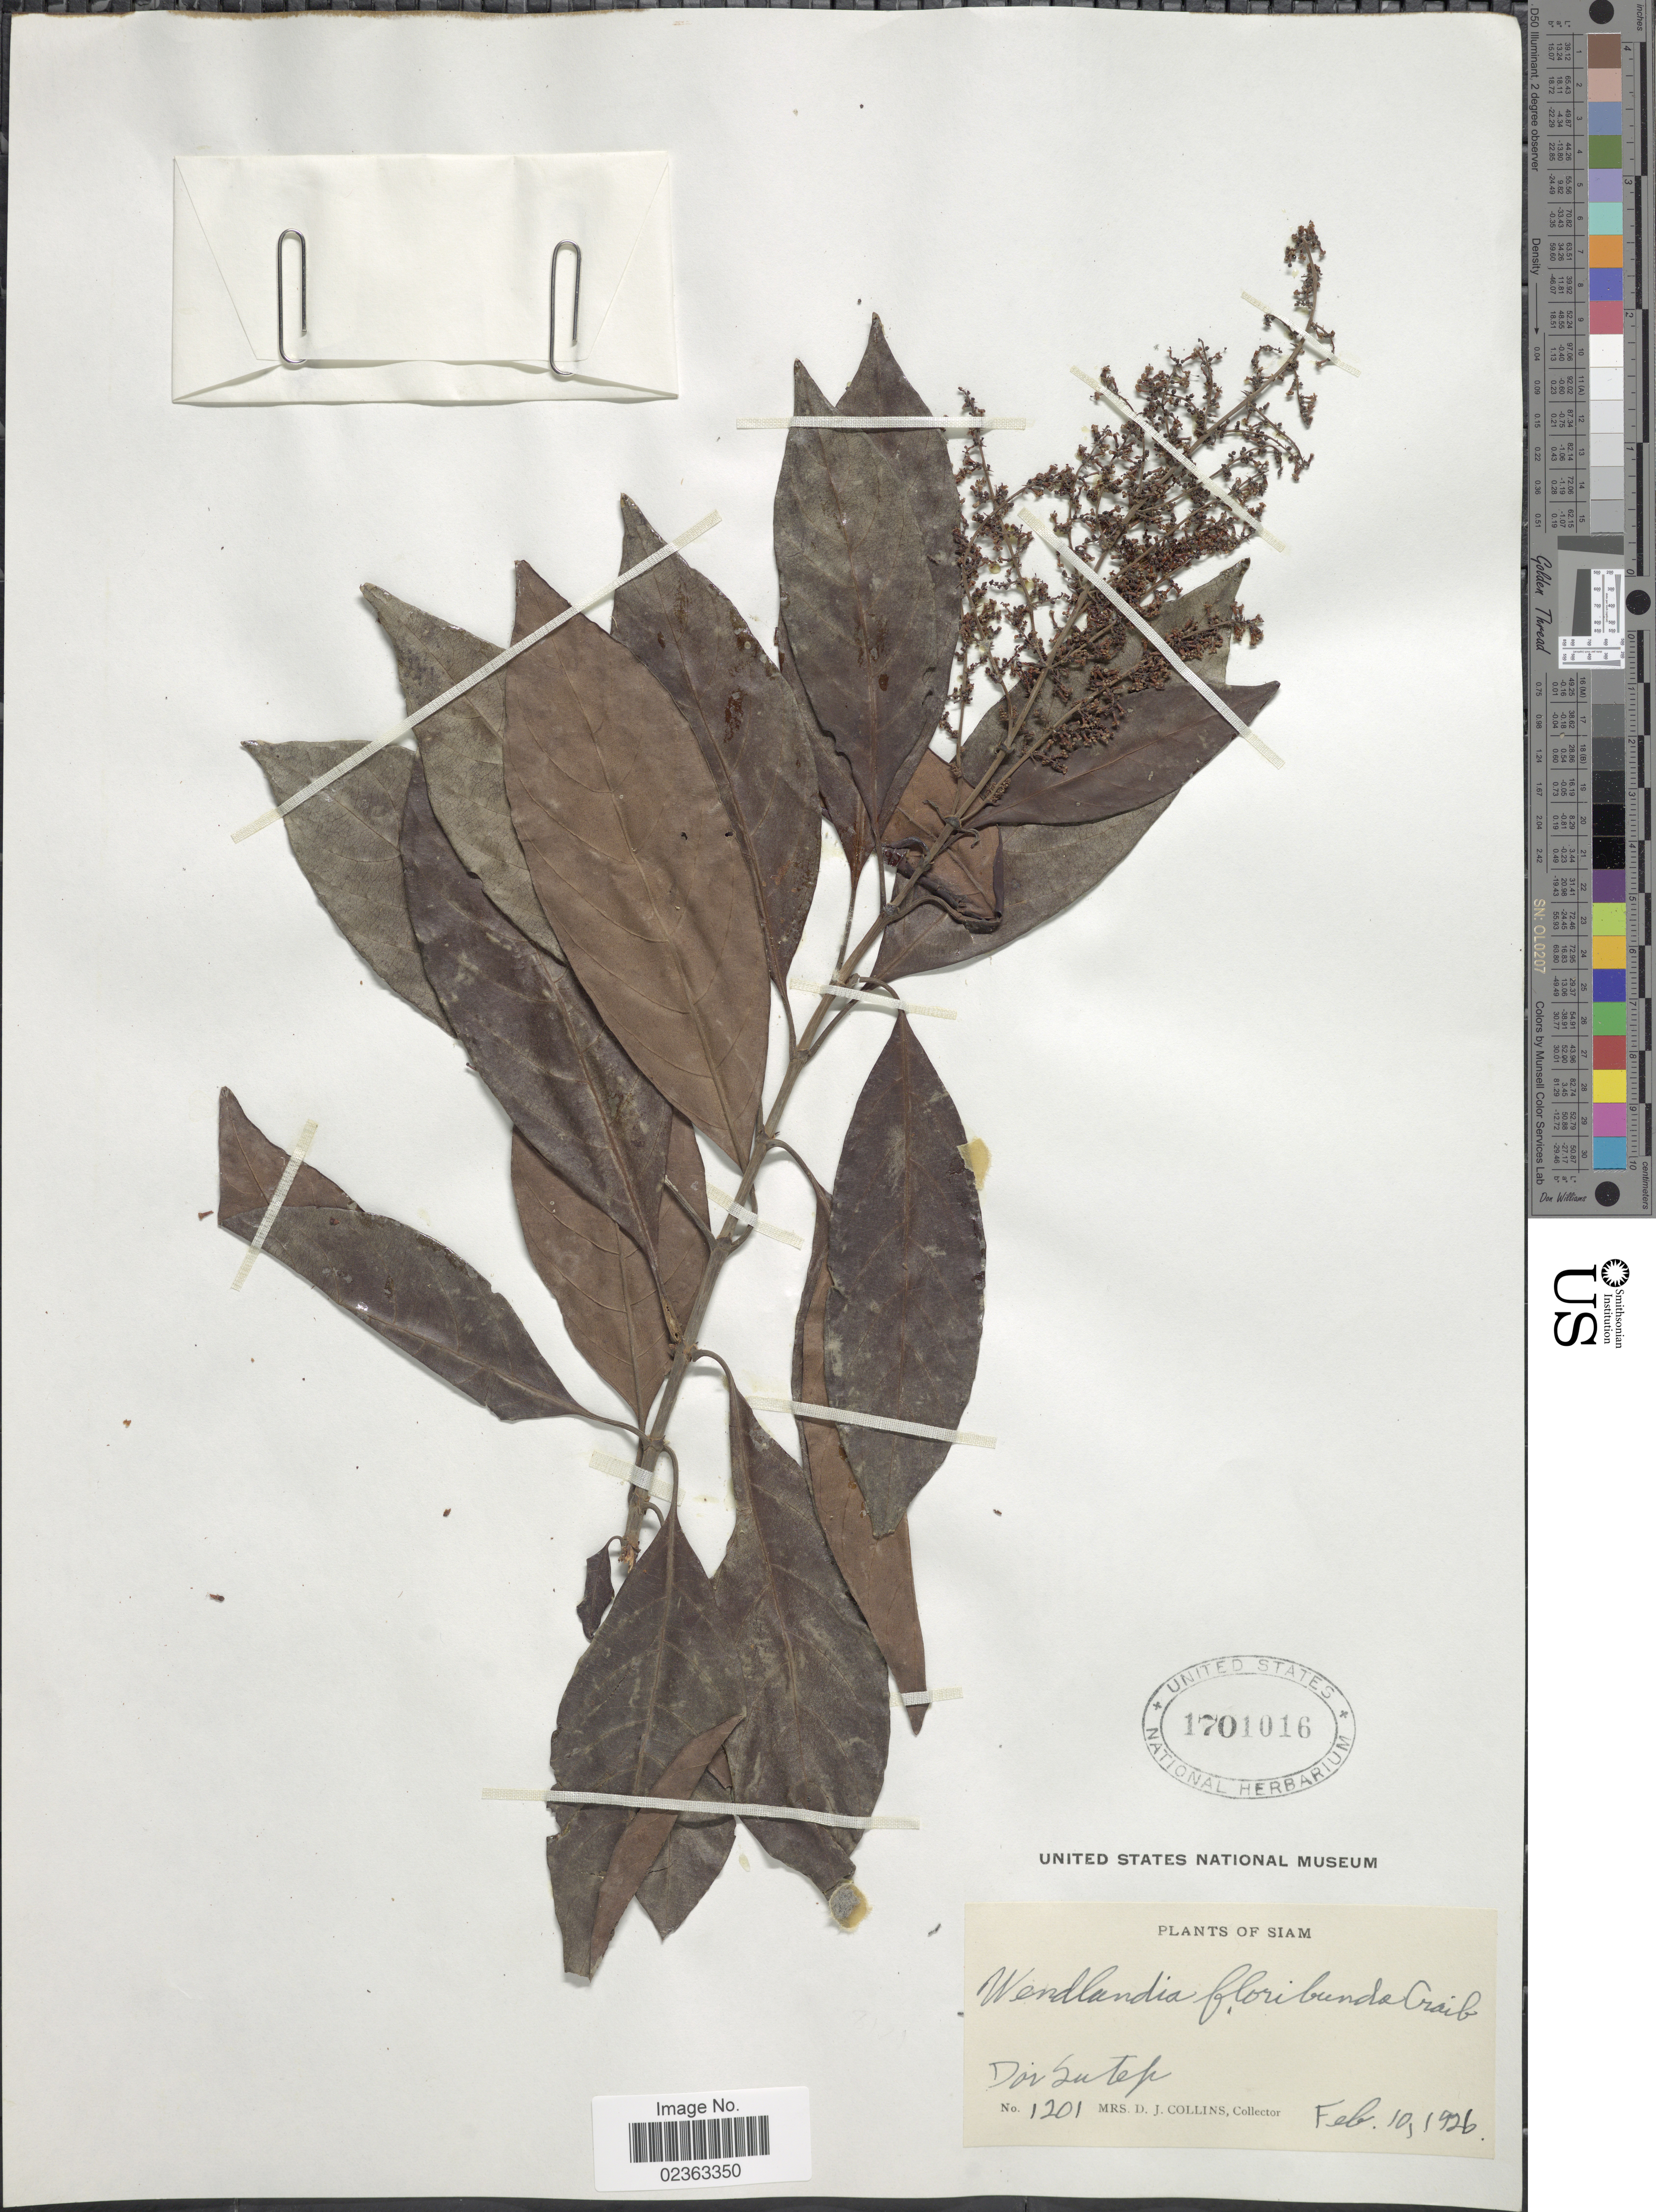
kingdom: Plantae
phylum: Tracheophyta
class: Magnoliopsida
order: Gentianales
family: Rubiaceae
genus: Wendlandia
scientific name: Wendlandia floribunda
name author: (Craib) Craib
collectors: Mrs. D. J. Collins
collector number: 1201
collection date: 1926-02-10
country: Thailand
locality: Siam, Doi Sutep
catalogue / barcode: US 1701016